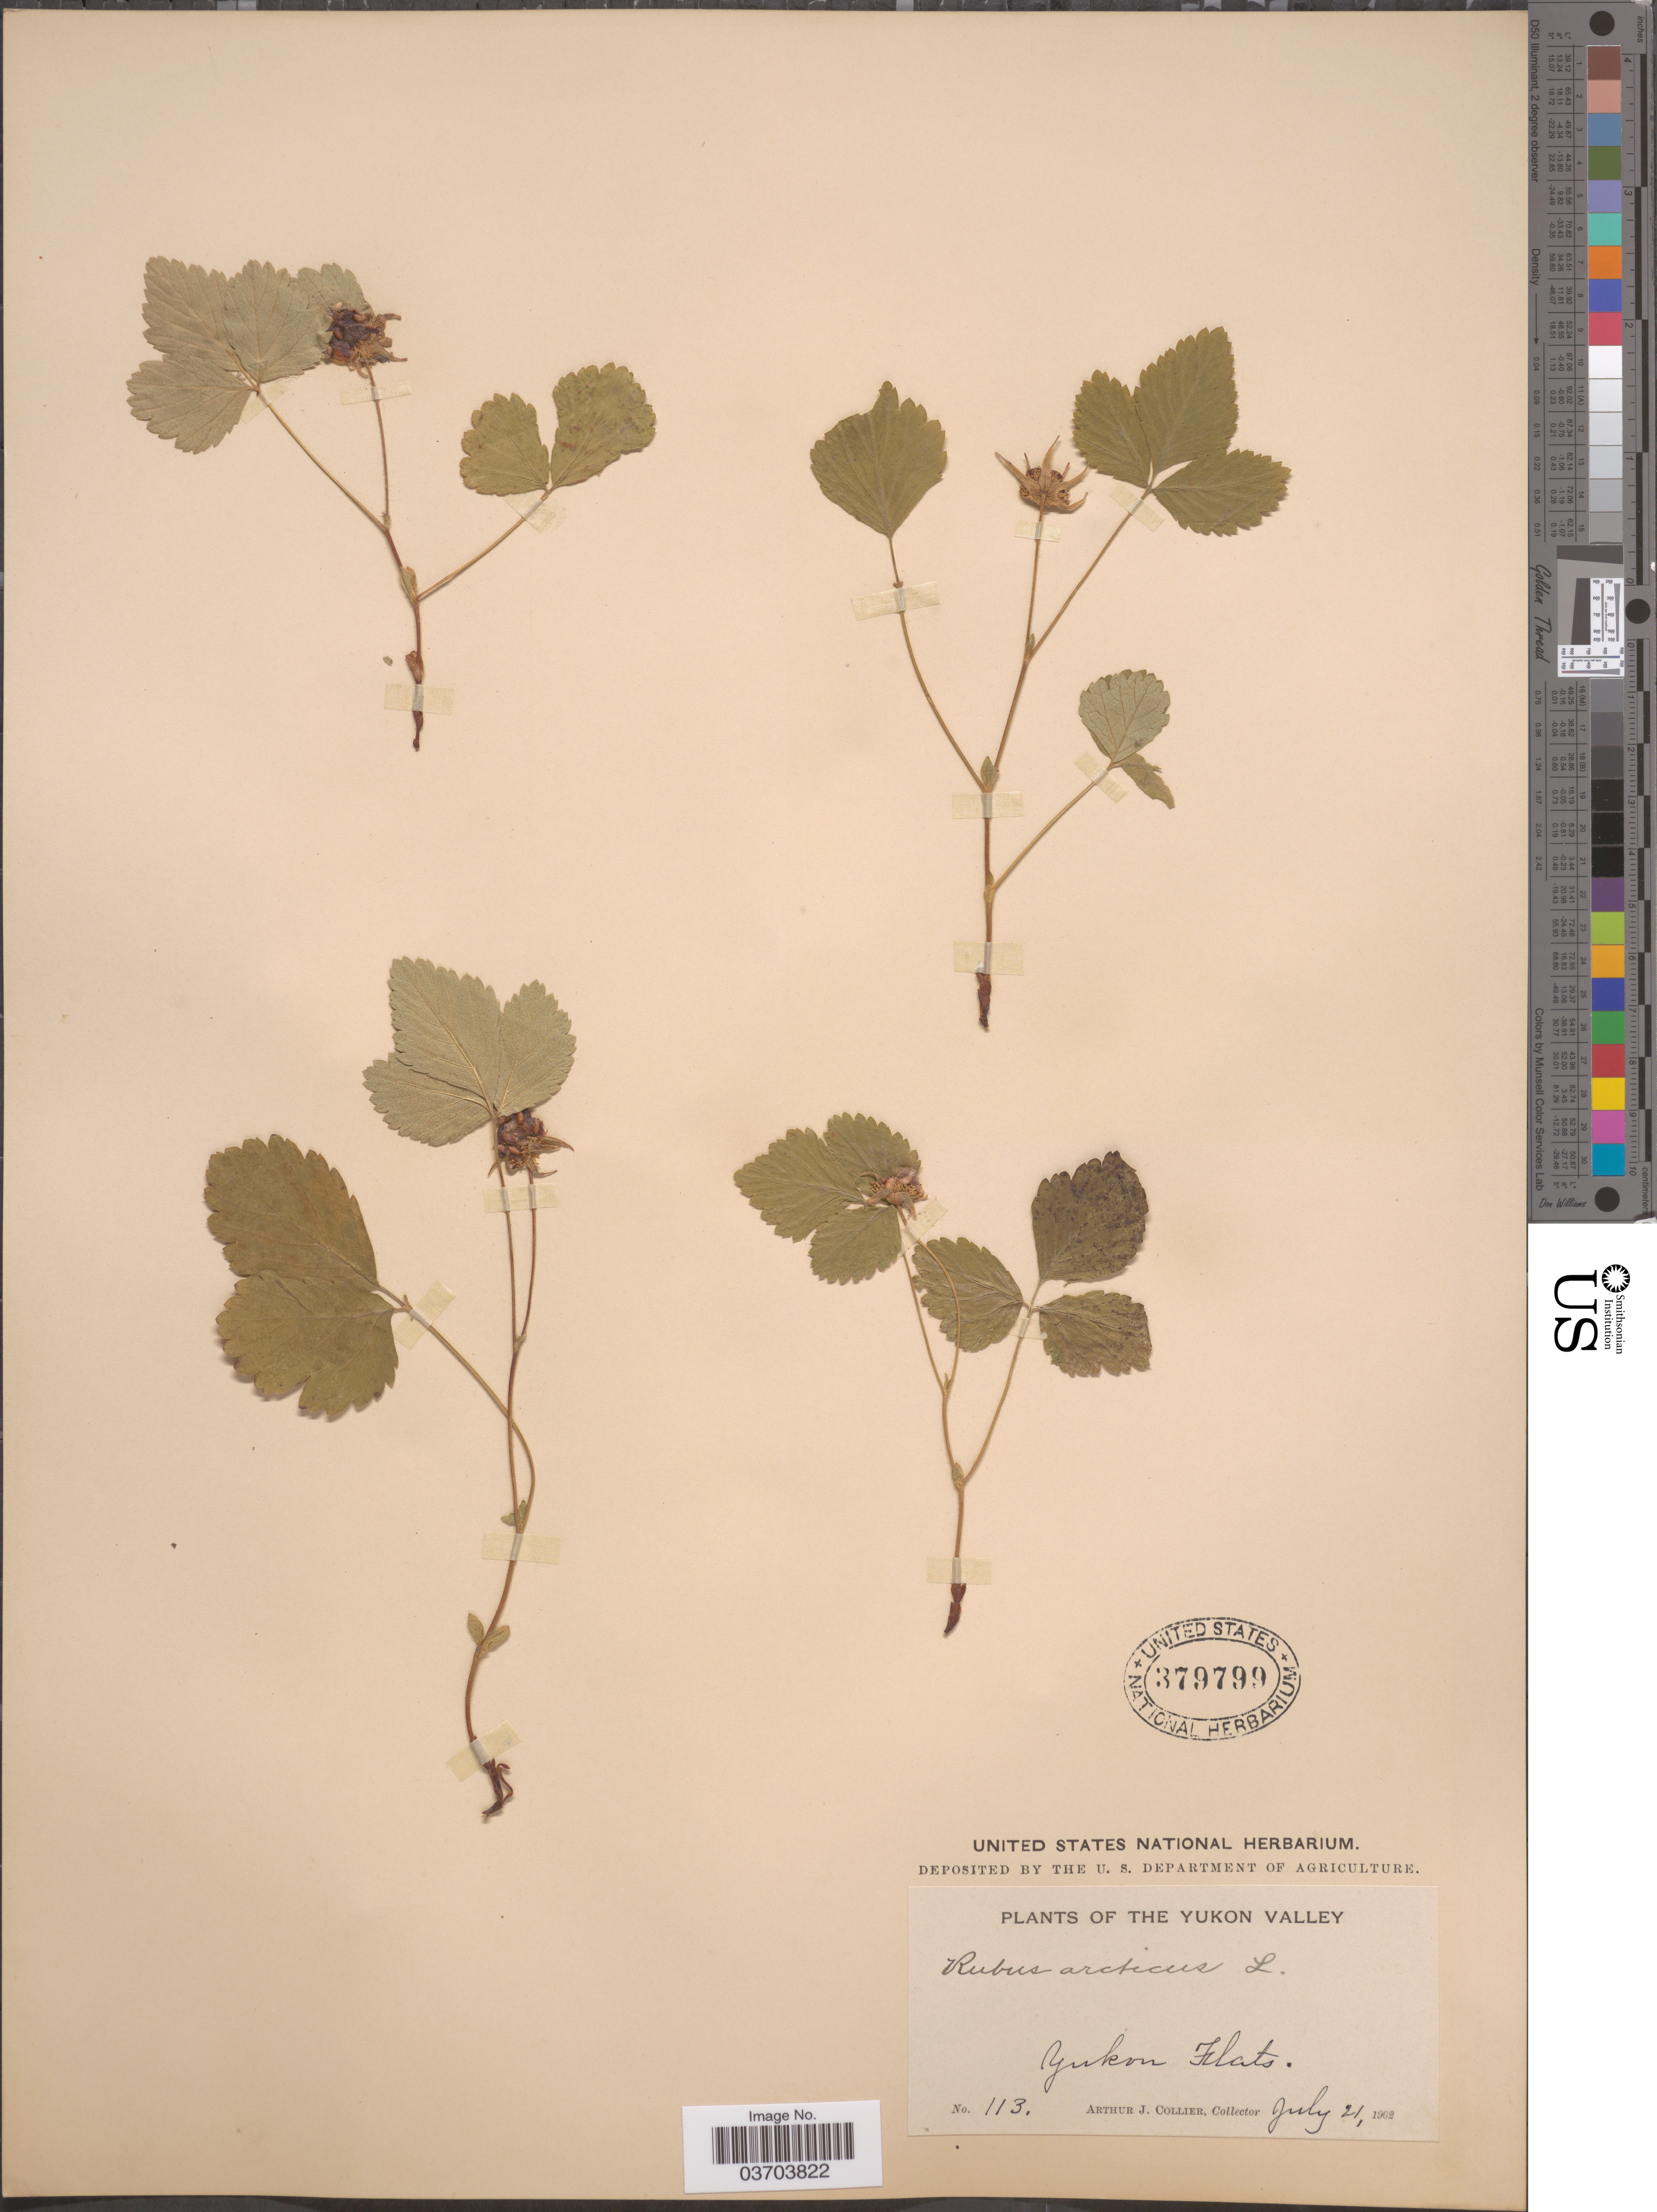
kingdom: Plantae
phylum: Tracheophyta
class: Magnoliopsida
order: Rosales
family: Rosaceae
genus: Rubus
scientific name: Rubus acaulis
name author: Michx.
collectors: A. Collier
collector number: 113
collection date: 1902-07-21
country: Canada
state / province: Yukon Territory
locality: Yukon Valley. Yukon Flats.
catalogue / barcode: US 379799